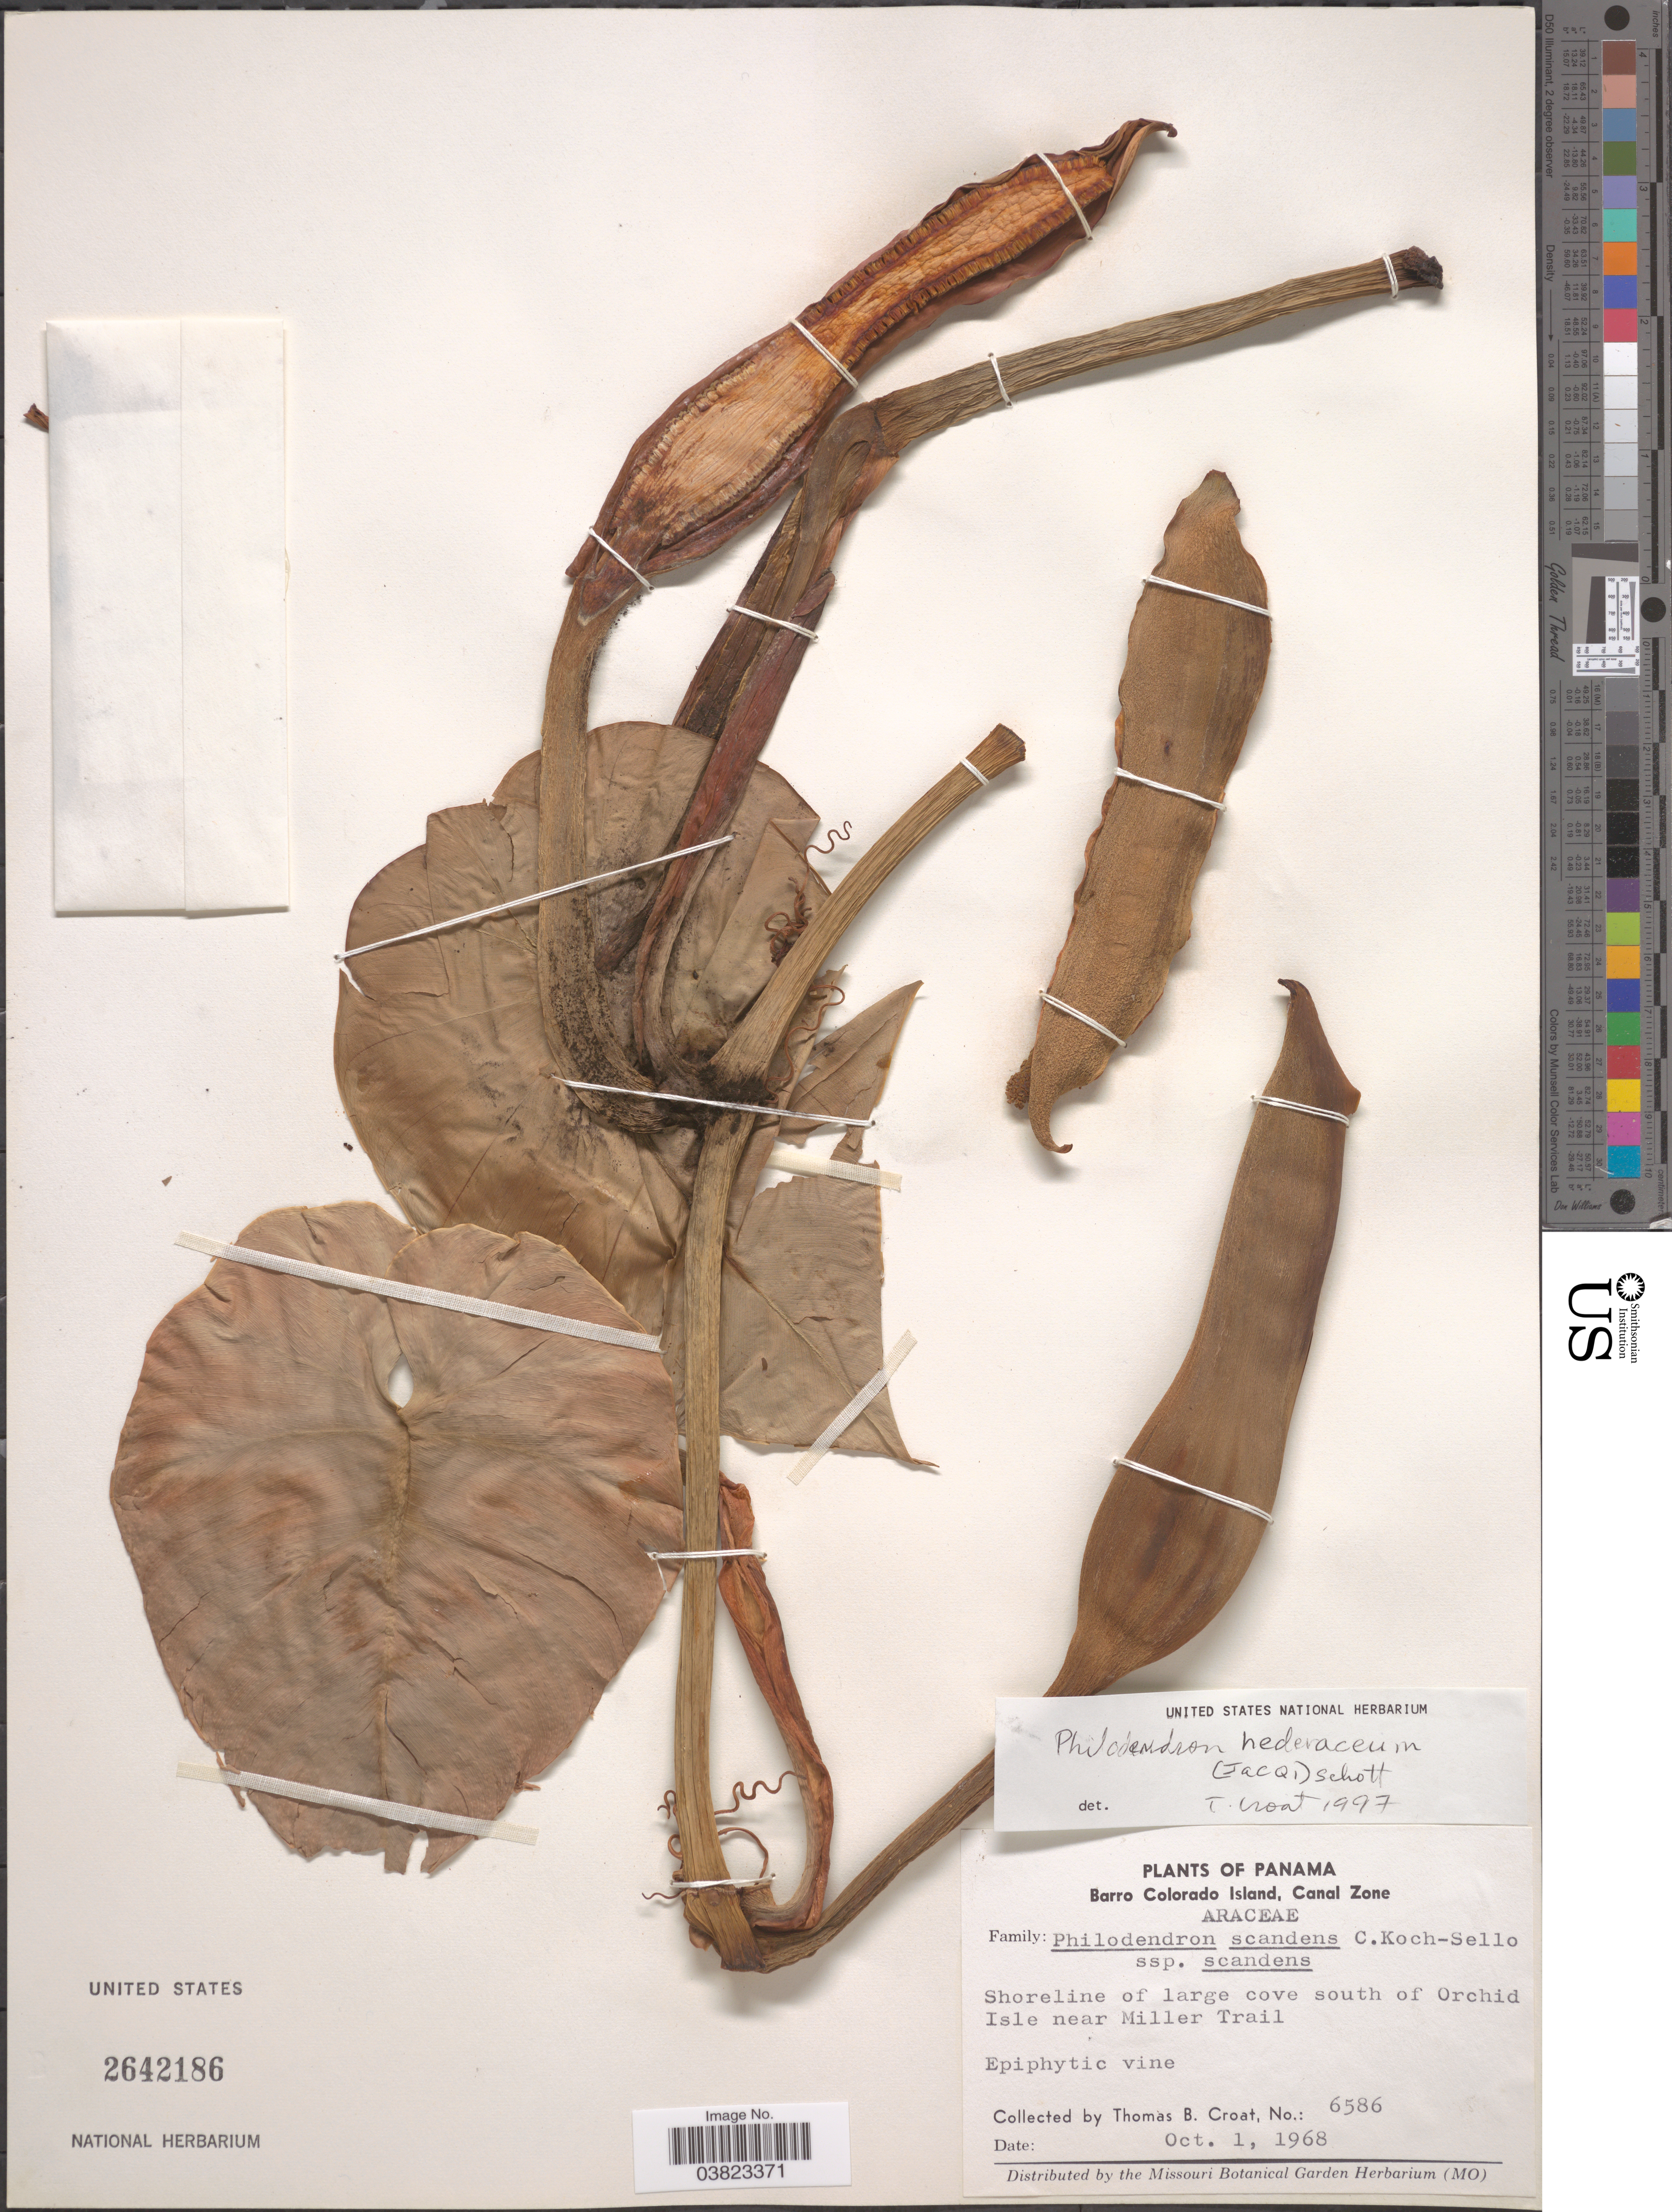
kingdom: Plantae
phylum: Tracheophyta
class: Liliopsida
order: Alismatales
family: Araceae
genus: Philodendron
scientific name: Philodendron hederaceum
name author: (Jacq.) Schott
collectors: T. B. Croat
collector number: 6586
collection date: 1968-10-01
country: Panama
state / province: Panamá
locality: Barro Colorado Island, Canal Zone. Shoreline of large cove south of Orchid Isle near Miller Trail.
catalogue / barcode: US 2642186